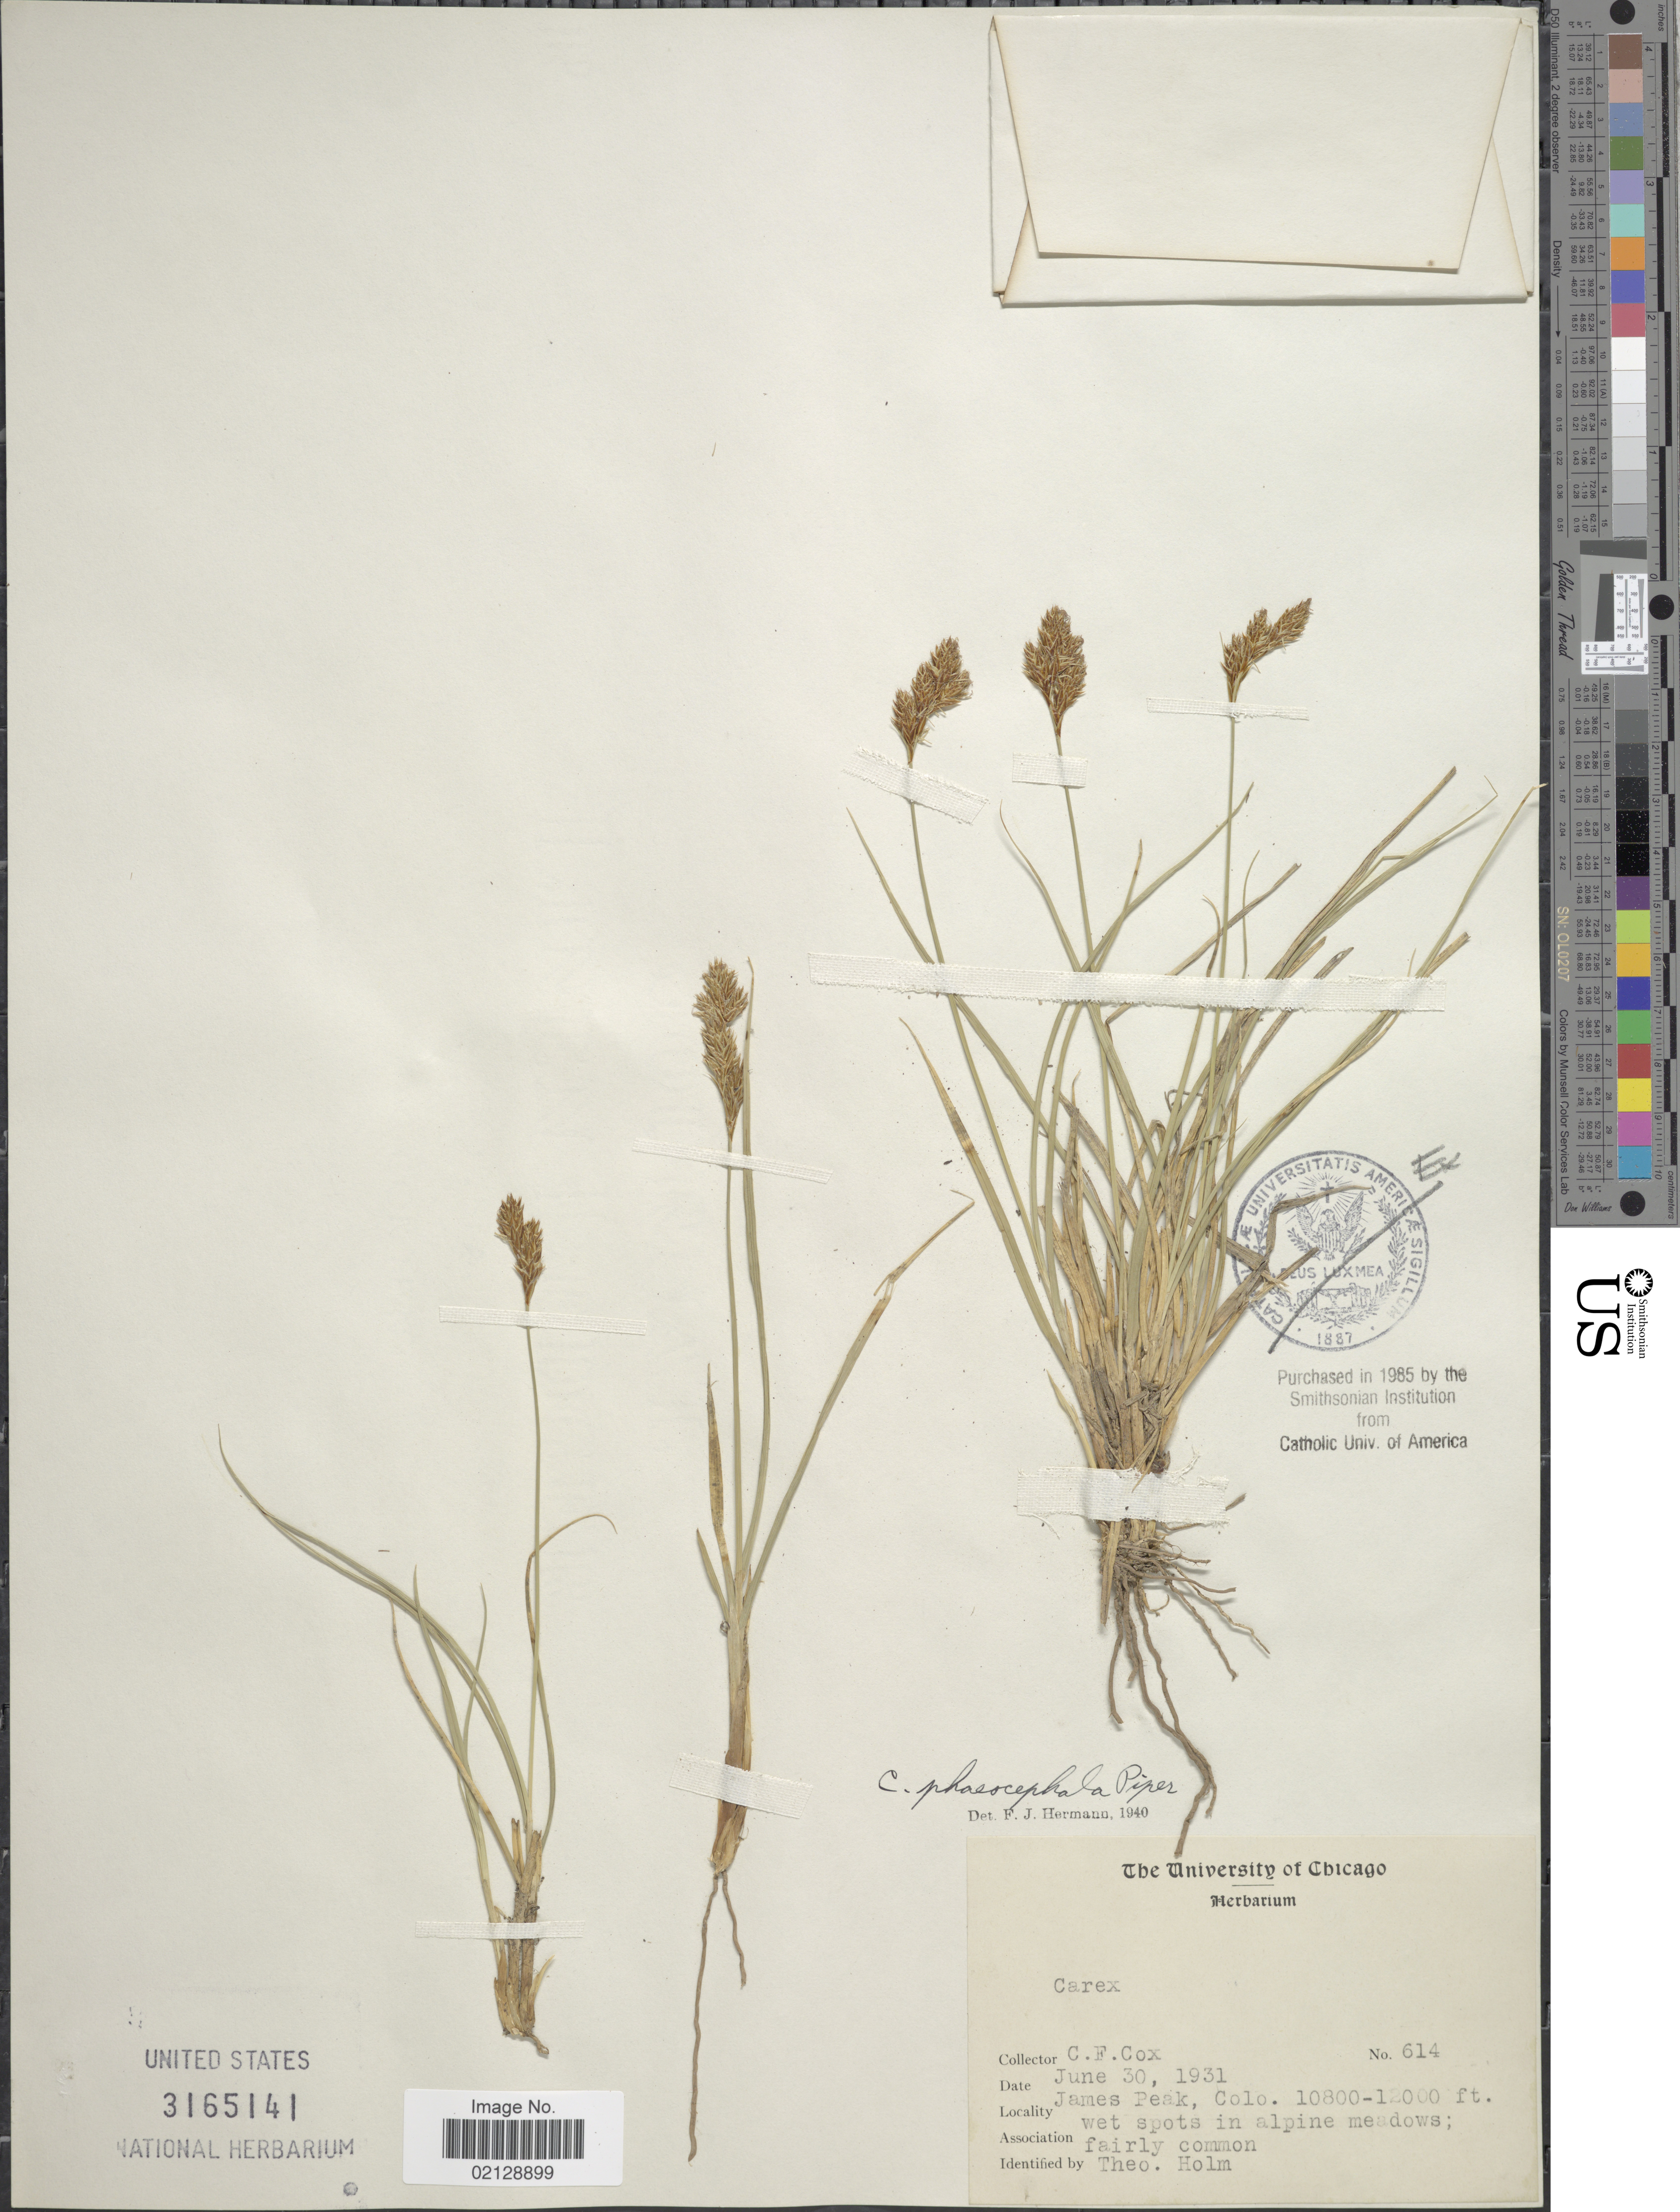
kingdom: Plantae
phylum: Tracheophyta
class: Liliopsida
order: Poales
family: Cyperaceae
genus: Carex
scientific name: Carex phaeocephala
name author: Piper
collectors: C. Cox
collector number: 614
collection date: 1931-06-30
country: United States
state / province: Colorado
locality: James Peak, Colo.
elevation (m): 3292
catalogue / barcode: US 3165141